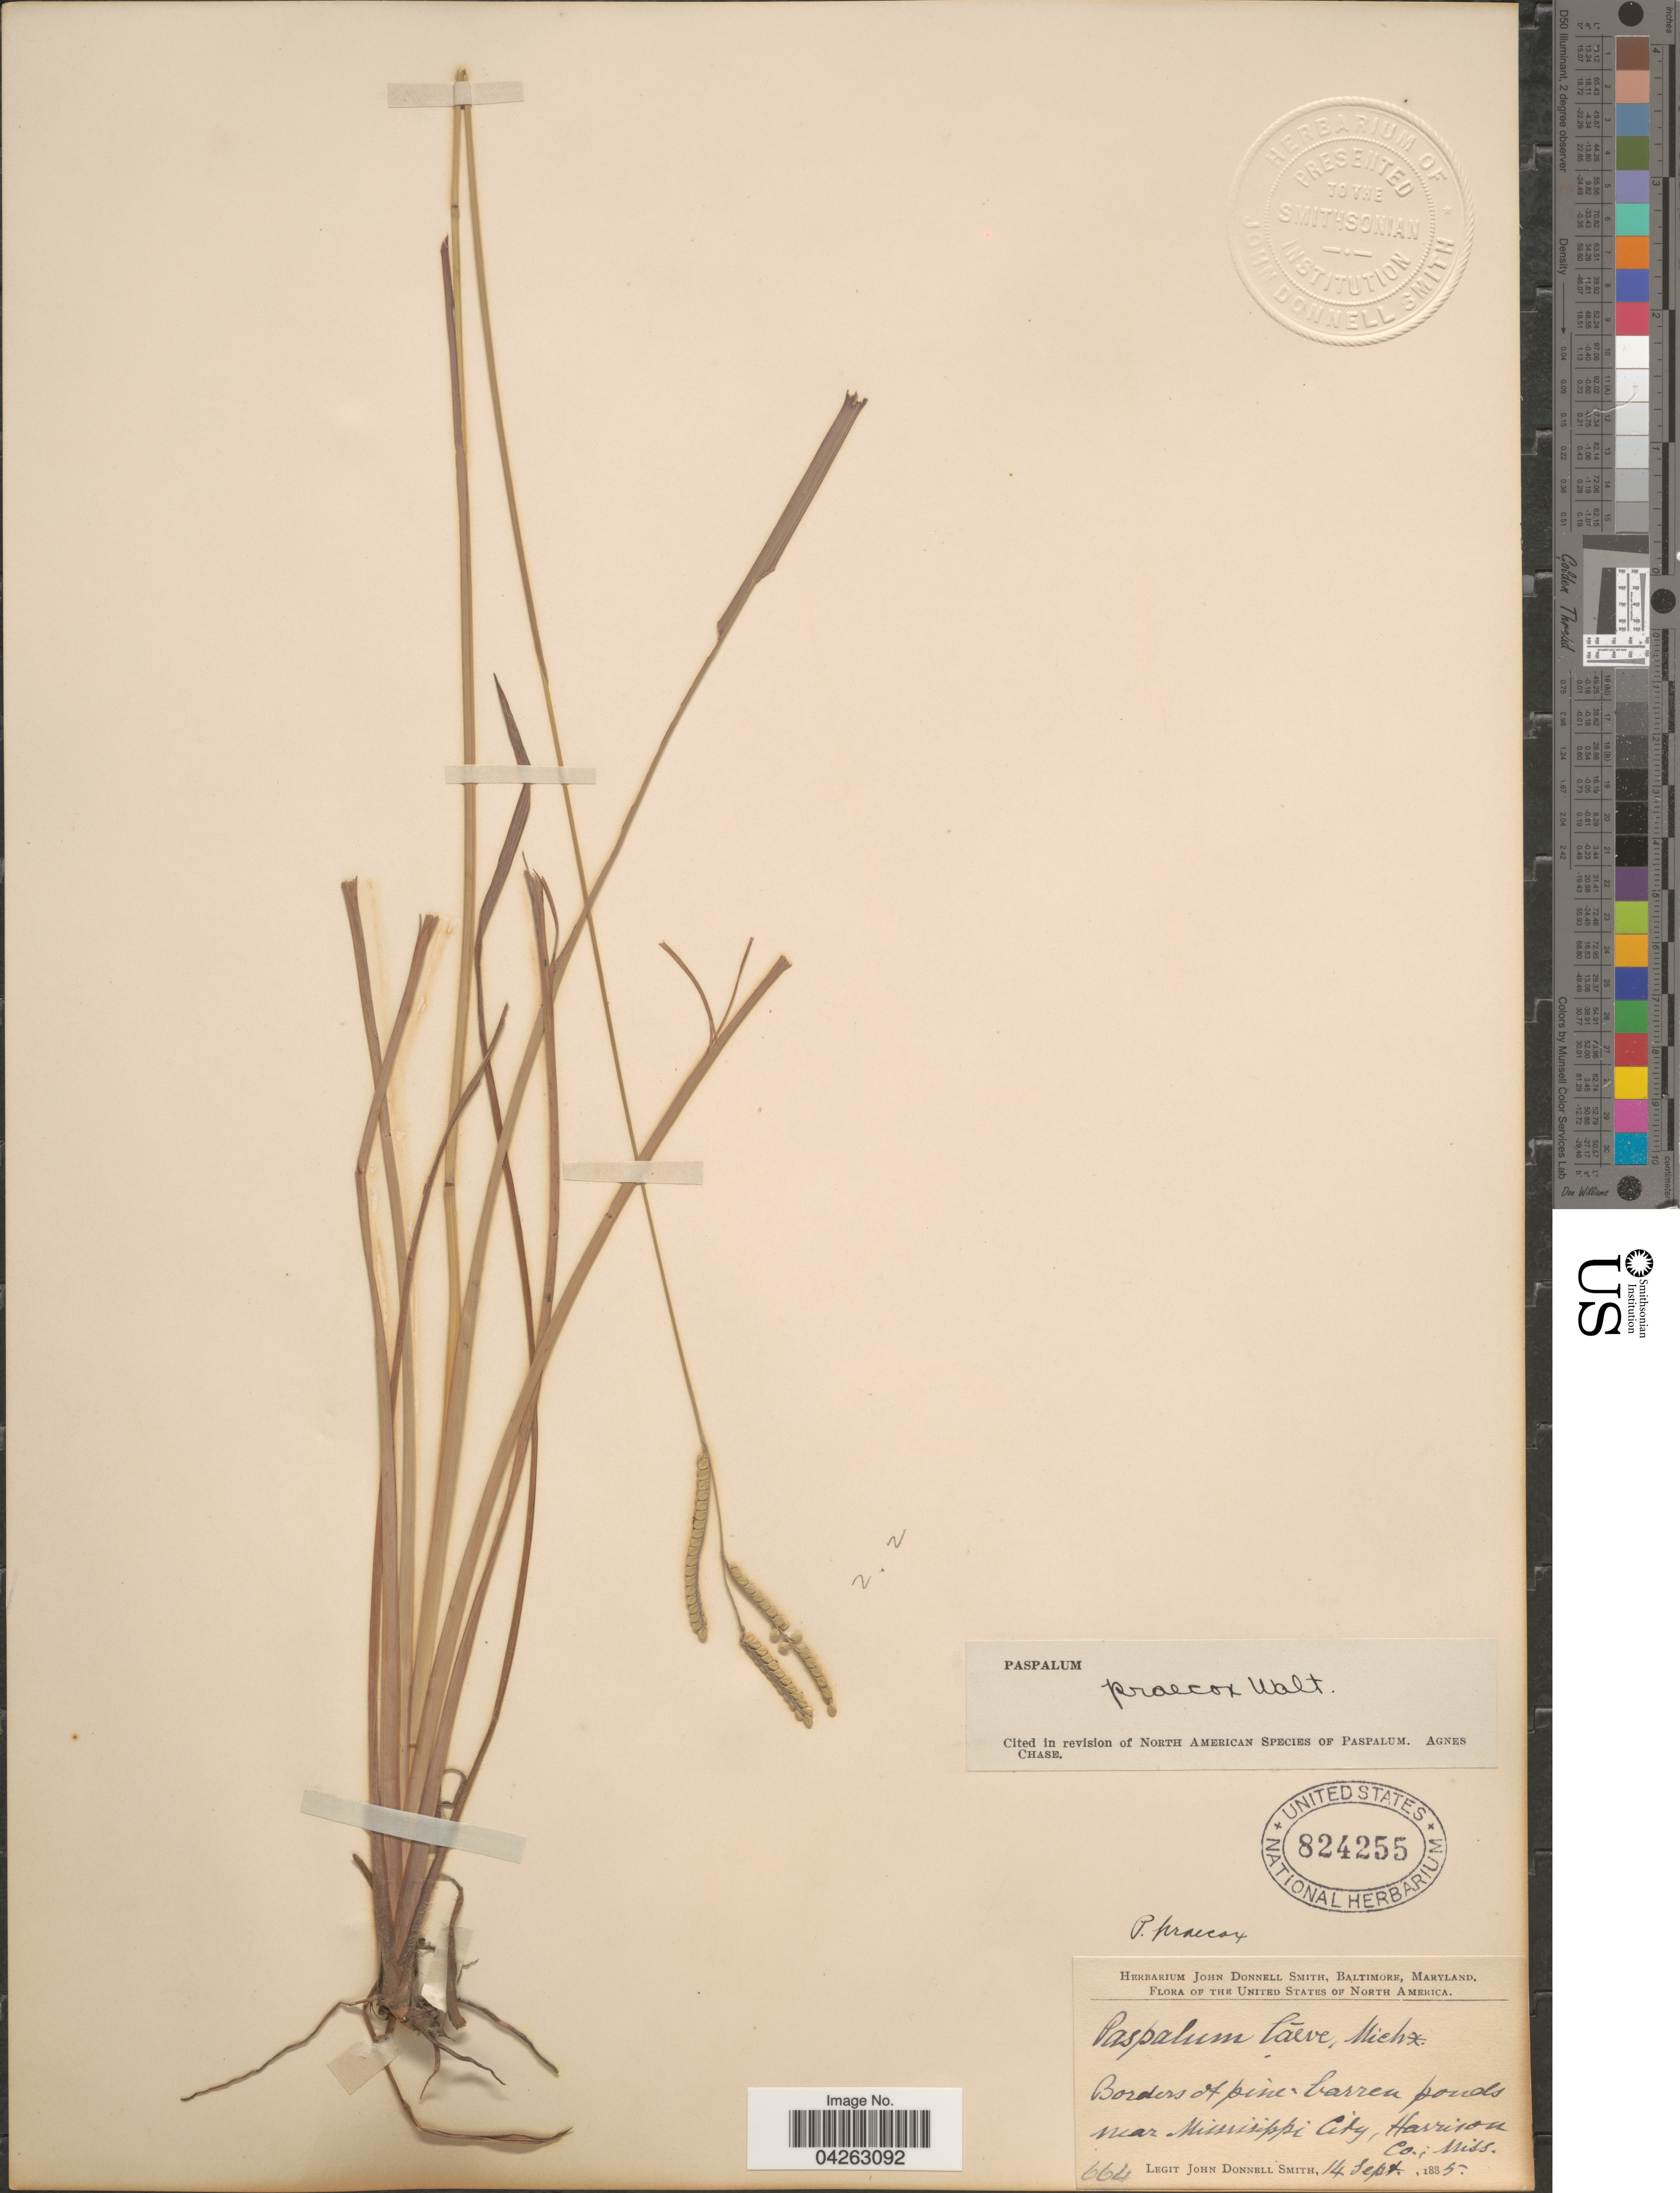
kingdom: Plantae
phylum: Tracheophyta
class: Liliopsida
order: Poales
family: Poaceae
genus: Paspalum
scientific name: Paspalum praecox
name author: Walter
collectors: J. Donnell Smith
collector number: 664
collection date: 1885-09-14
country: United States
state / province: Mississippi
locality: Borders of pine-barren ponds near Mississippi City, Harrison Co.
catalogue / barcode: US 824255